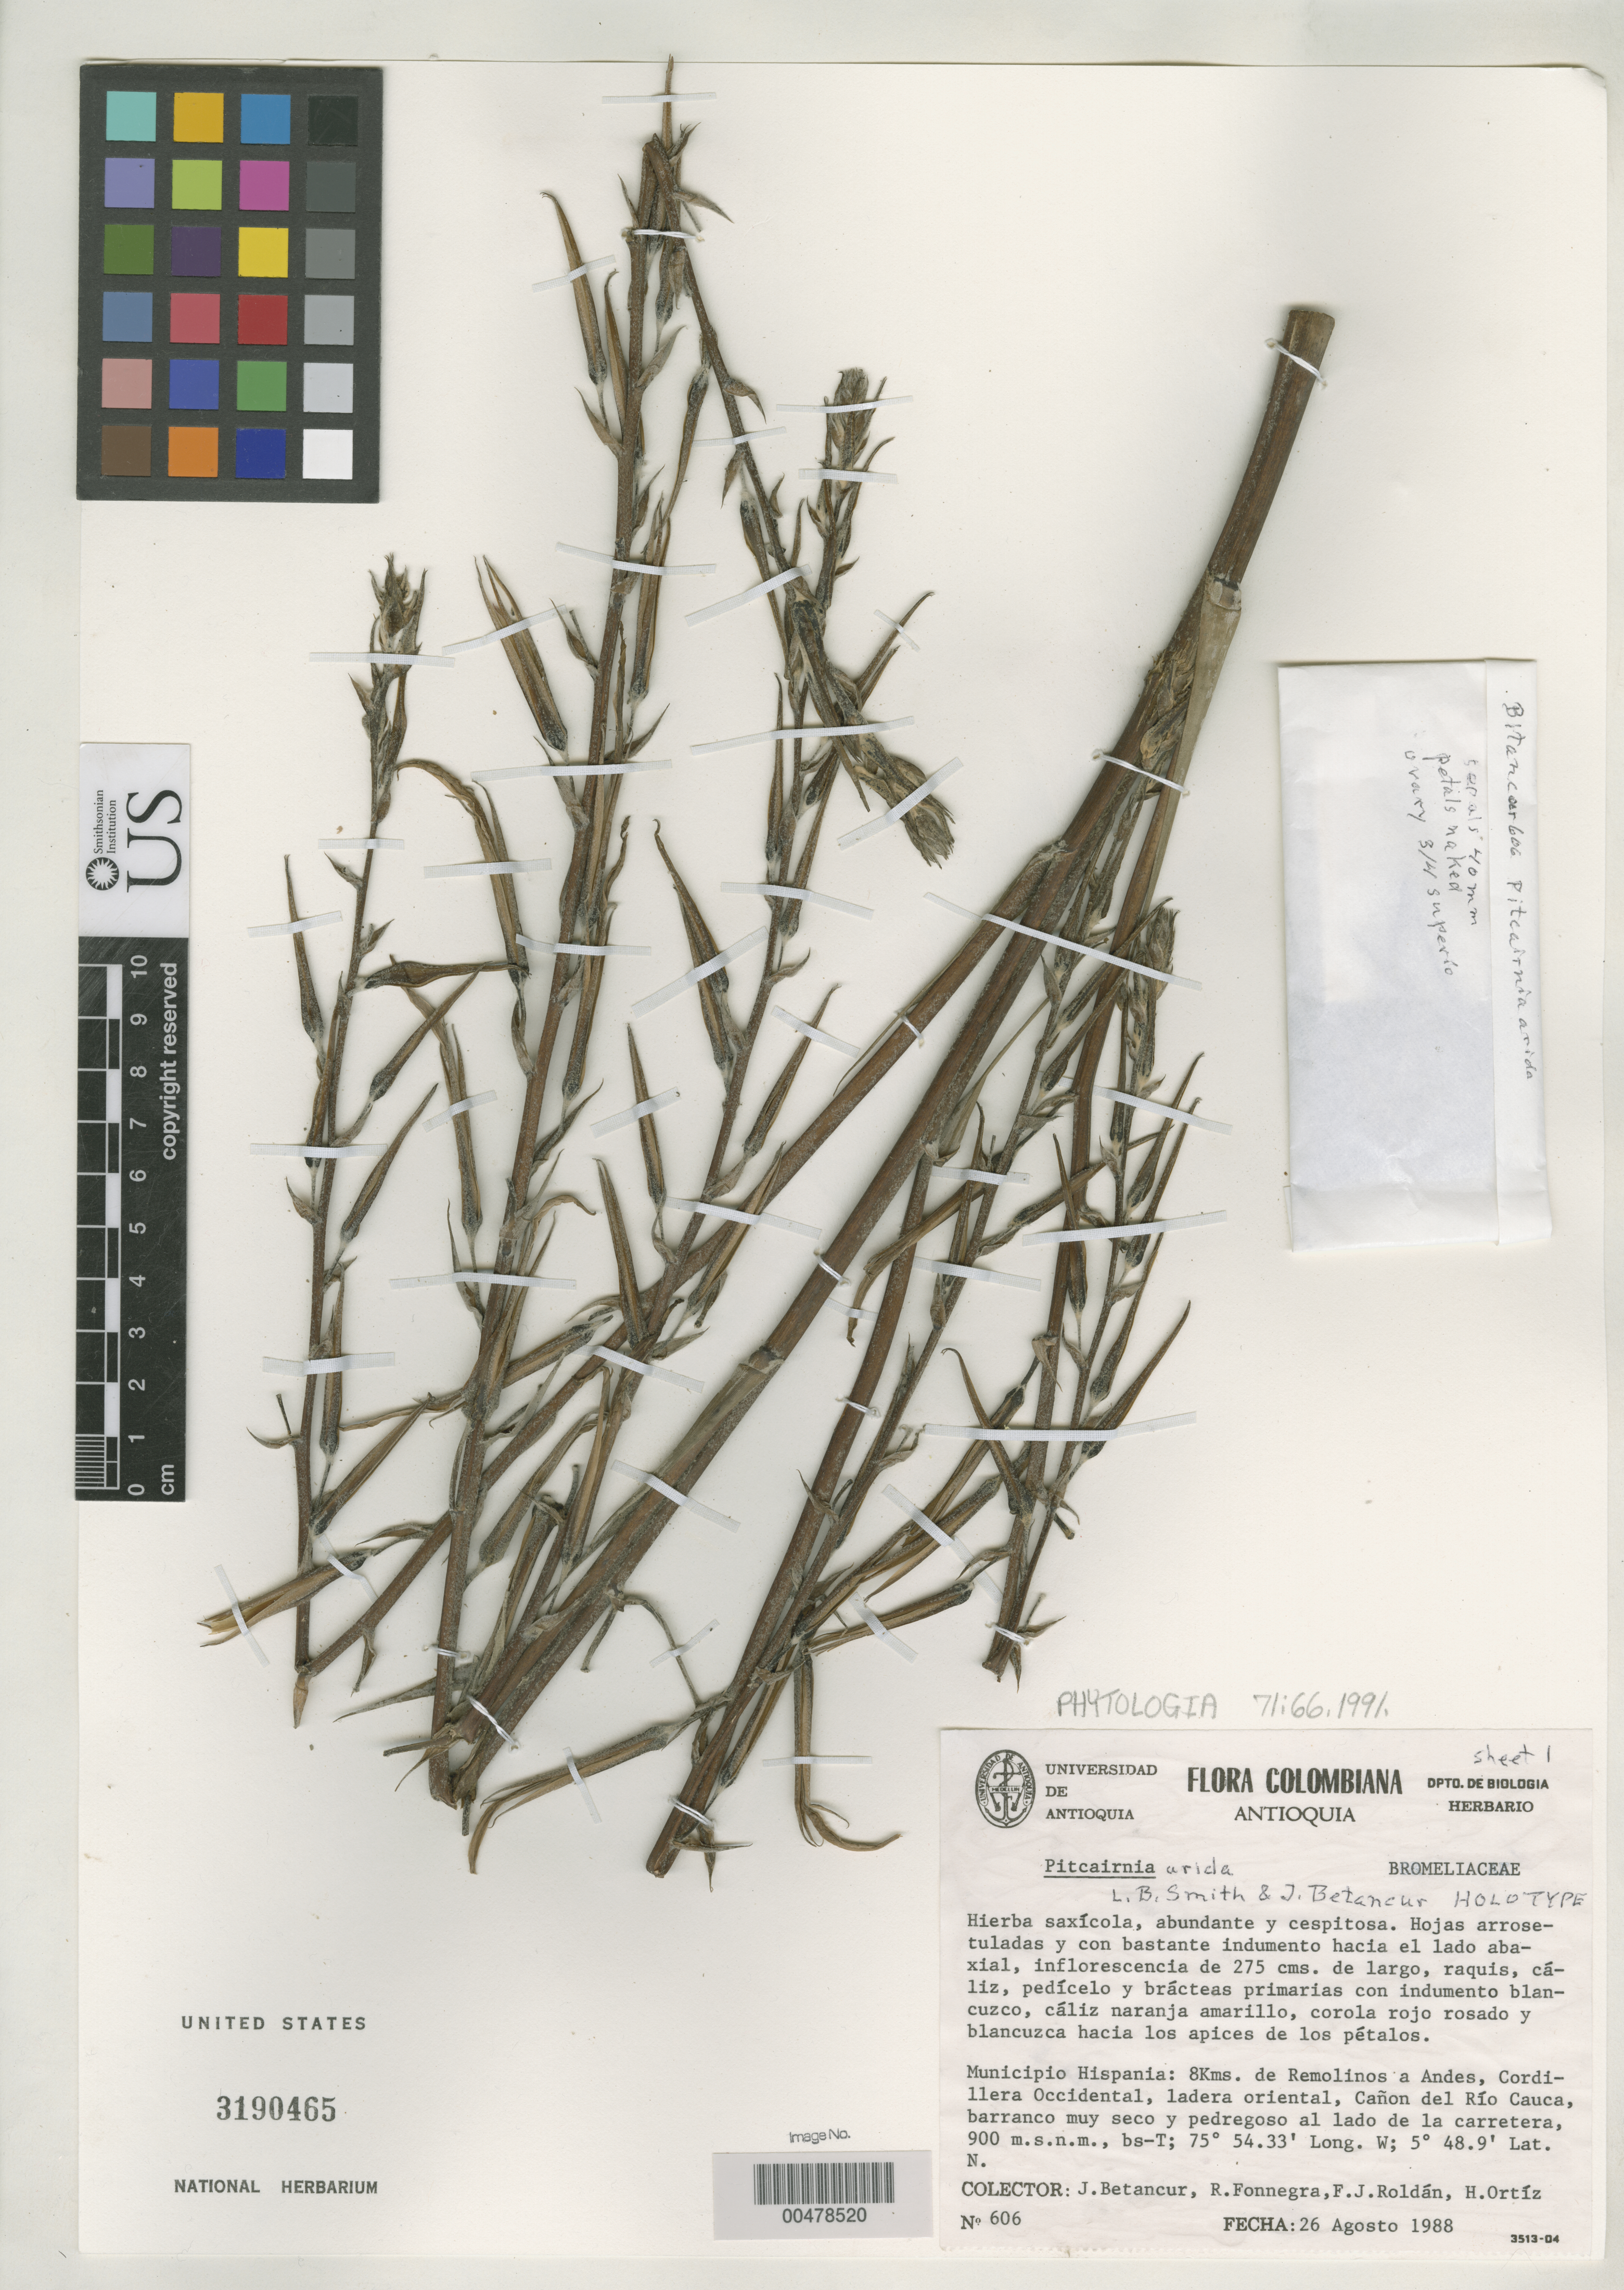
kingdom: Plantae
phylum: Tracheophyta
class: Liliopsida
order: Poales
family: Bromeliaceae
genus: Pitcairnia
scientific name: Pitcairnia arida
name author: L.B. Sm. & Betancur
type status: Holotype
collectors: J. C. Betancur, R. Fonnegra G., F. J. Roldán & H. Ortiz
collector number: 606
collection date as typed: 26 Aug 1988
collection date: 1988-08-26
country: Colombia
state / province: Antioquia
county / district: Hispania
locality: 8 kms de ReMolinos a Andes, Cordillera Occidental, Ladera Oriental [eastern slope], Cañon de Rio Cauca.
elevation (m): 900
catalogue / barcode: US 3190465